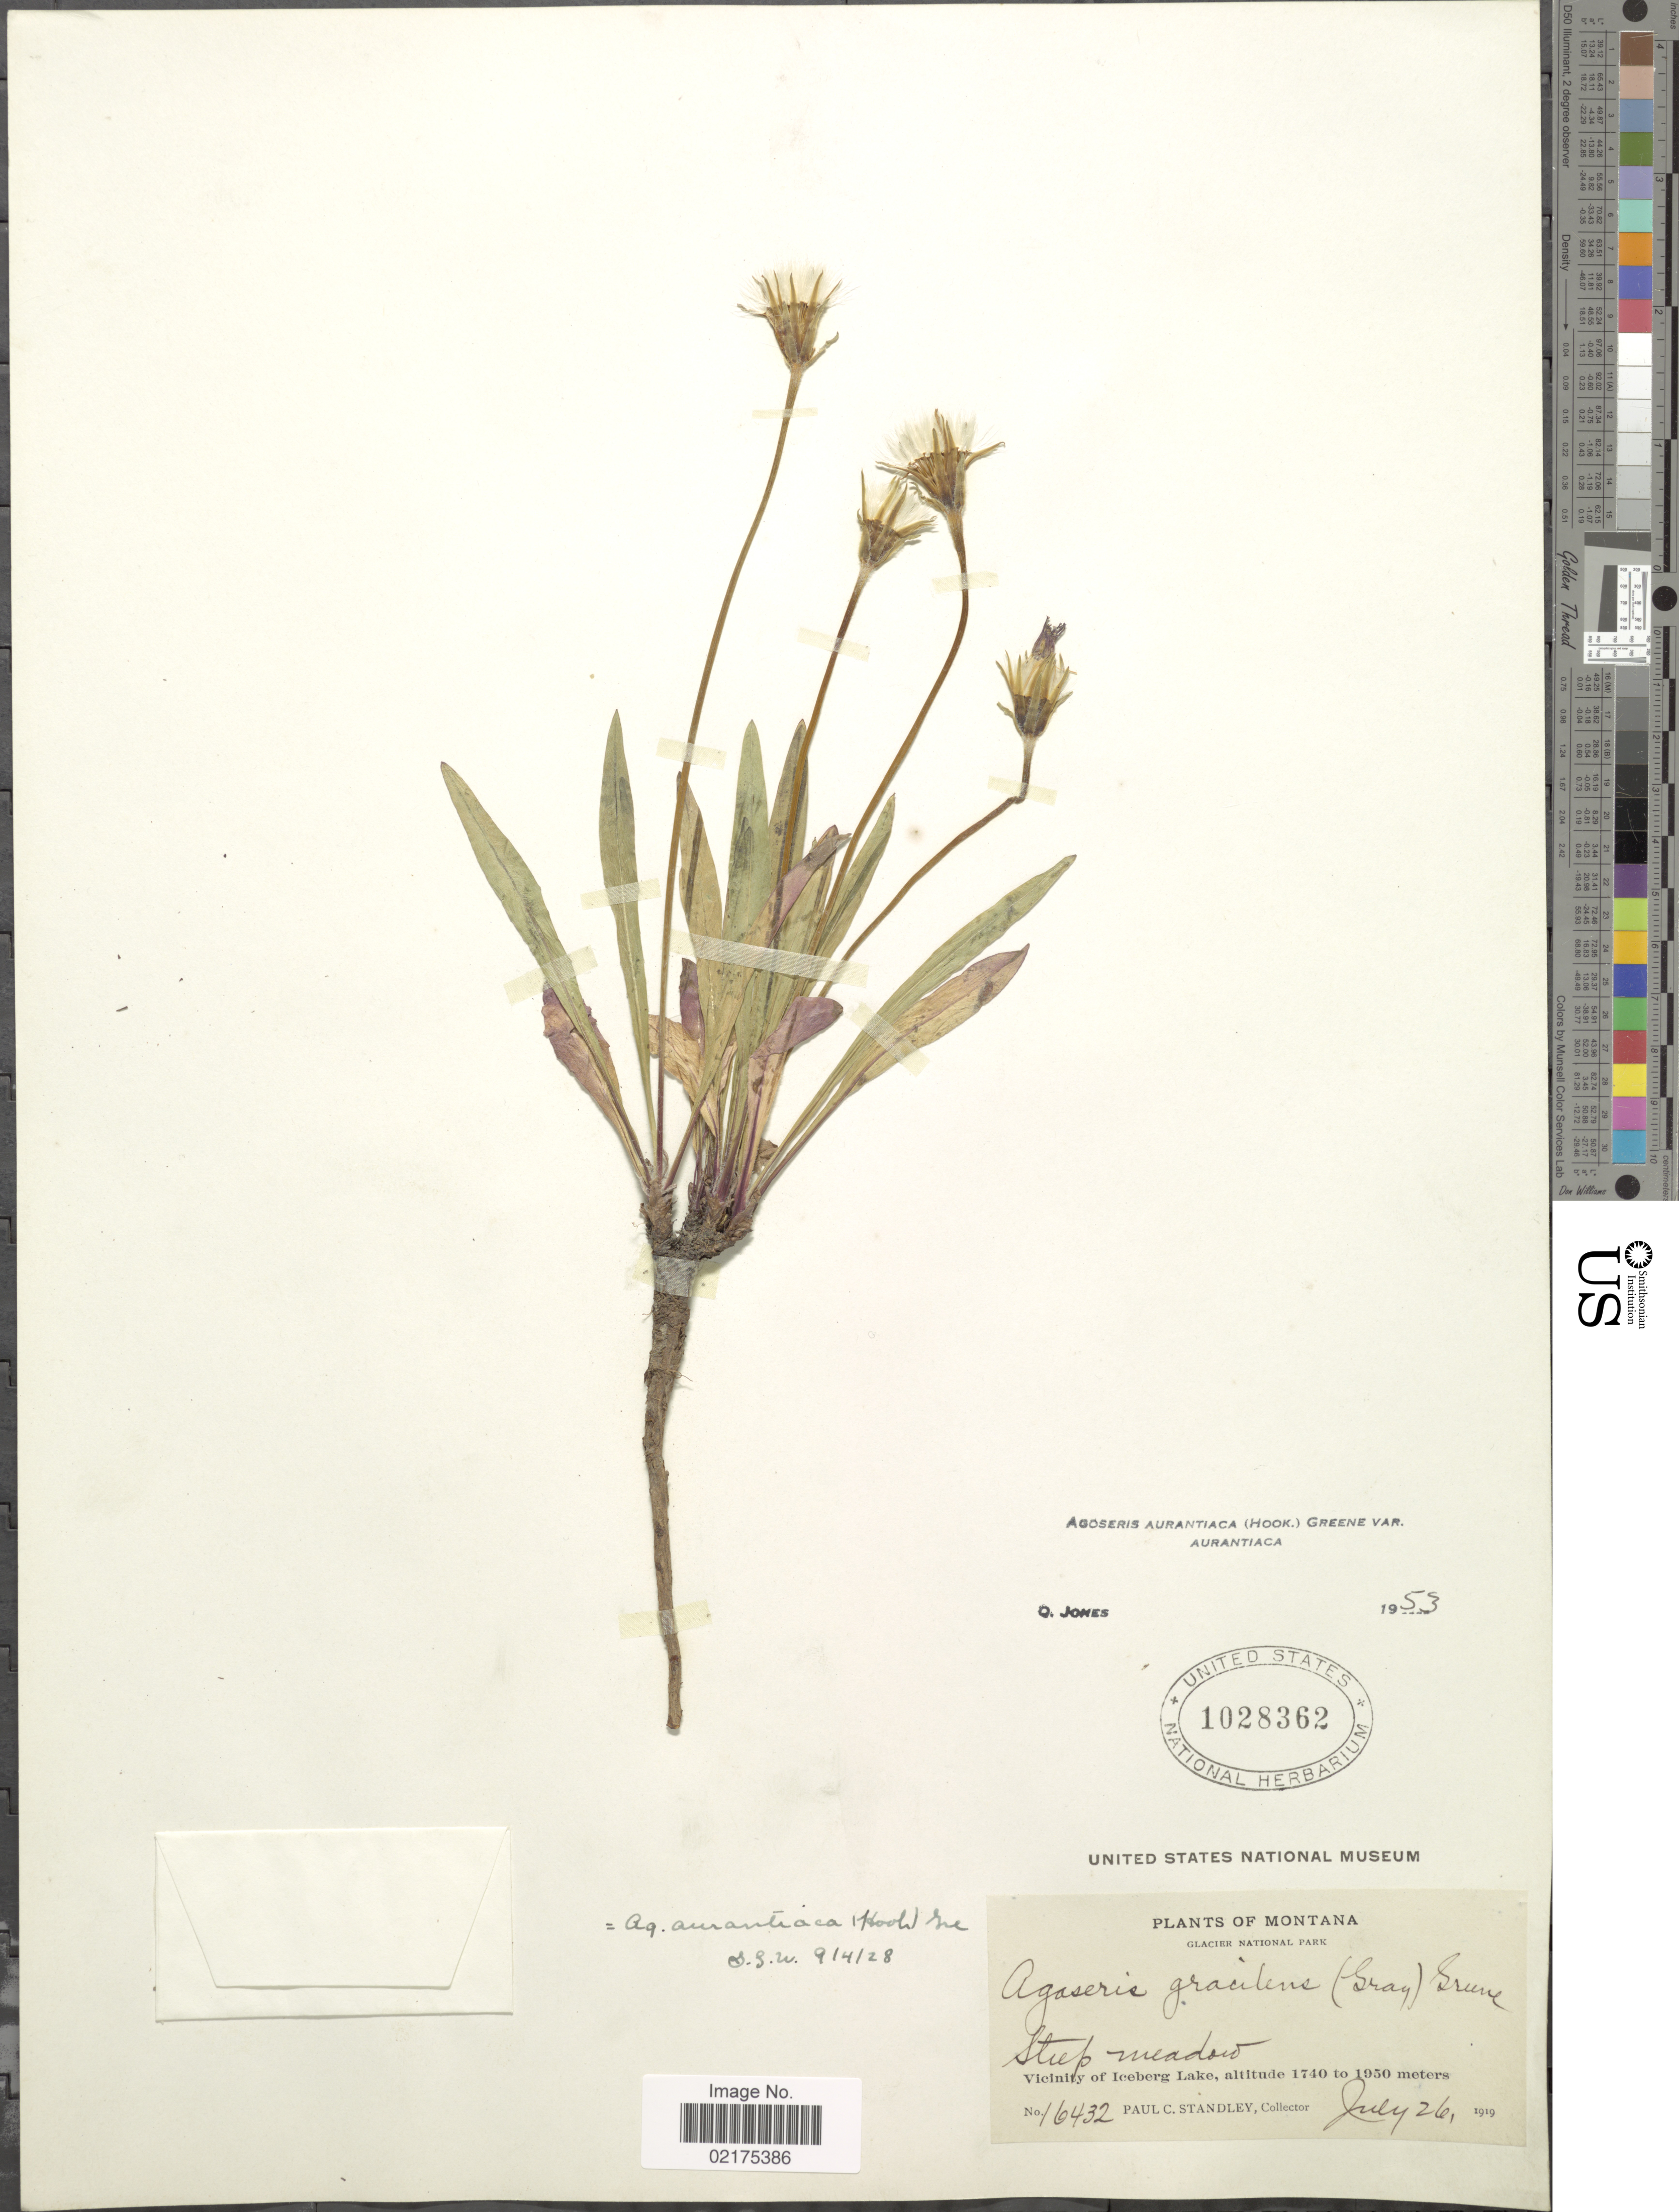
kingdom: Plantae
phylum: Tracheophyta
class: Magnoliopsida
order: Asterales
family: Asteraceae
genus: Agoseris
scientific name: Agoseris aurantiaca var. aurantiaca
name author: (Hook.) Greene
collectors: P. C. Standley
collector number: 16432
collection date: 1919-07-26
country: United States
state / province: Montana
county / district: Glacier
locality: Glacier National Park, Vicinity of Iceberg Lake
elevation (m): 1740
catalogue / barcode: US 1028362